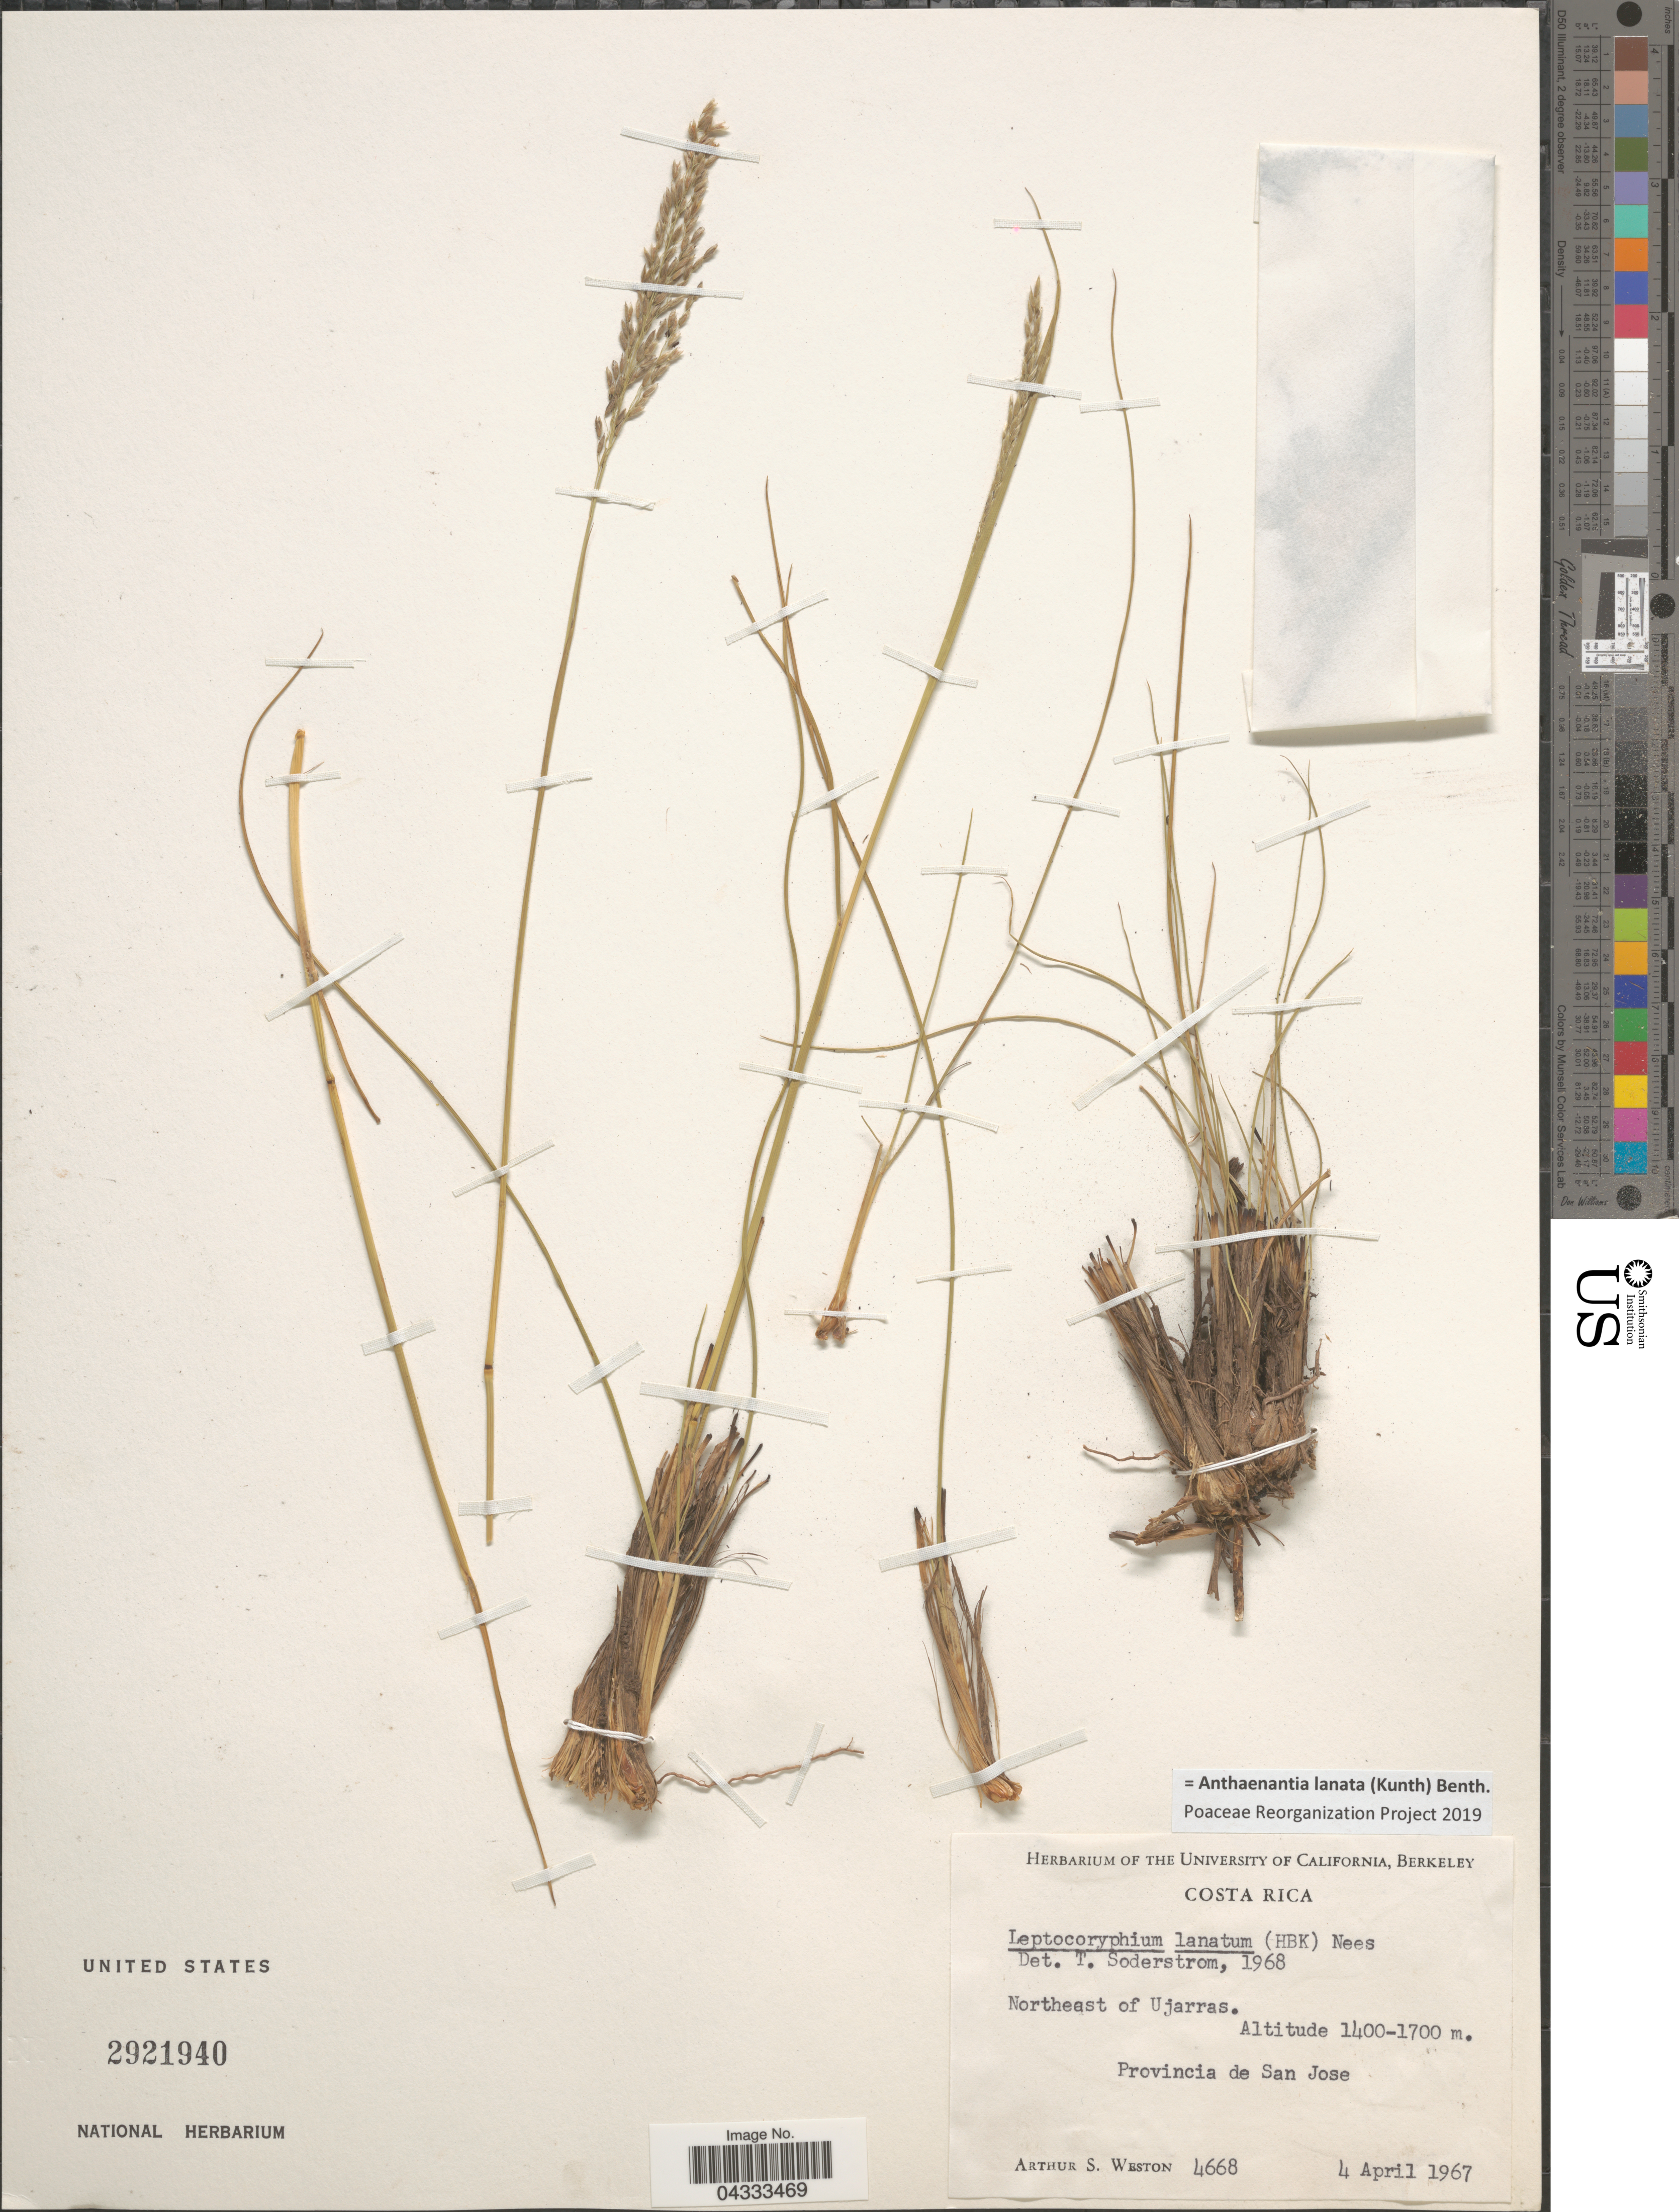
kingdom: Plantae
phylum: Tracheophyta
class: Liliopsida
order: Poales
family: Poaceae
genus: Anthaenantia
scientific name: Anthaenantia lanata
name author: (Kunth) Benth.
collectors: A. Weston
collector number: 4668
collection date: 1967-04-04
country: Costa Rica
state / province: San José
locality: Northeast of Ujarras.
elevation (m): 1400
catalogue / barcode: US 2921940